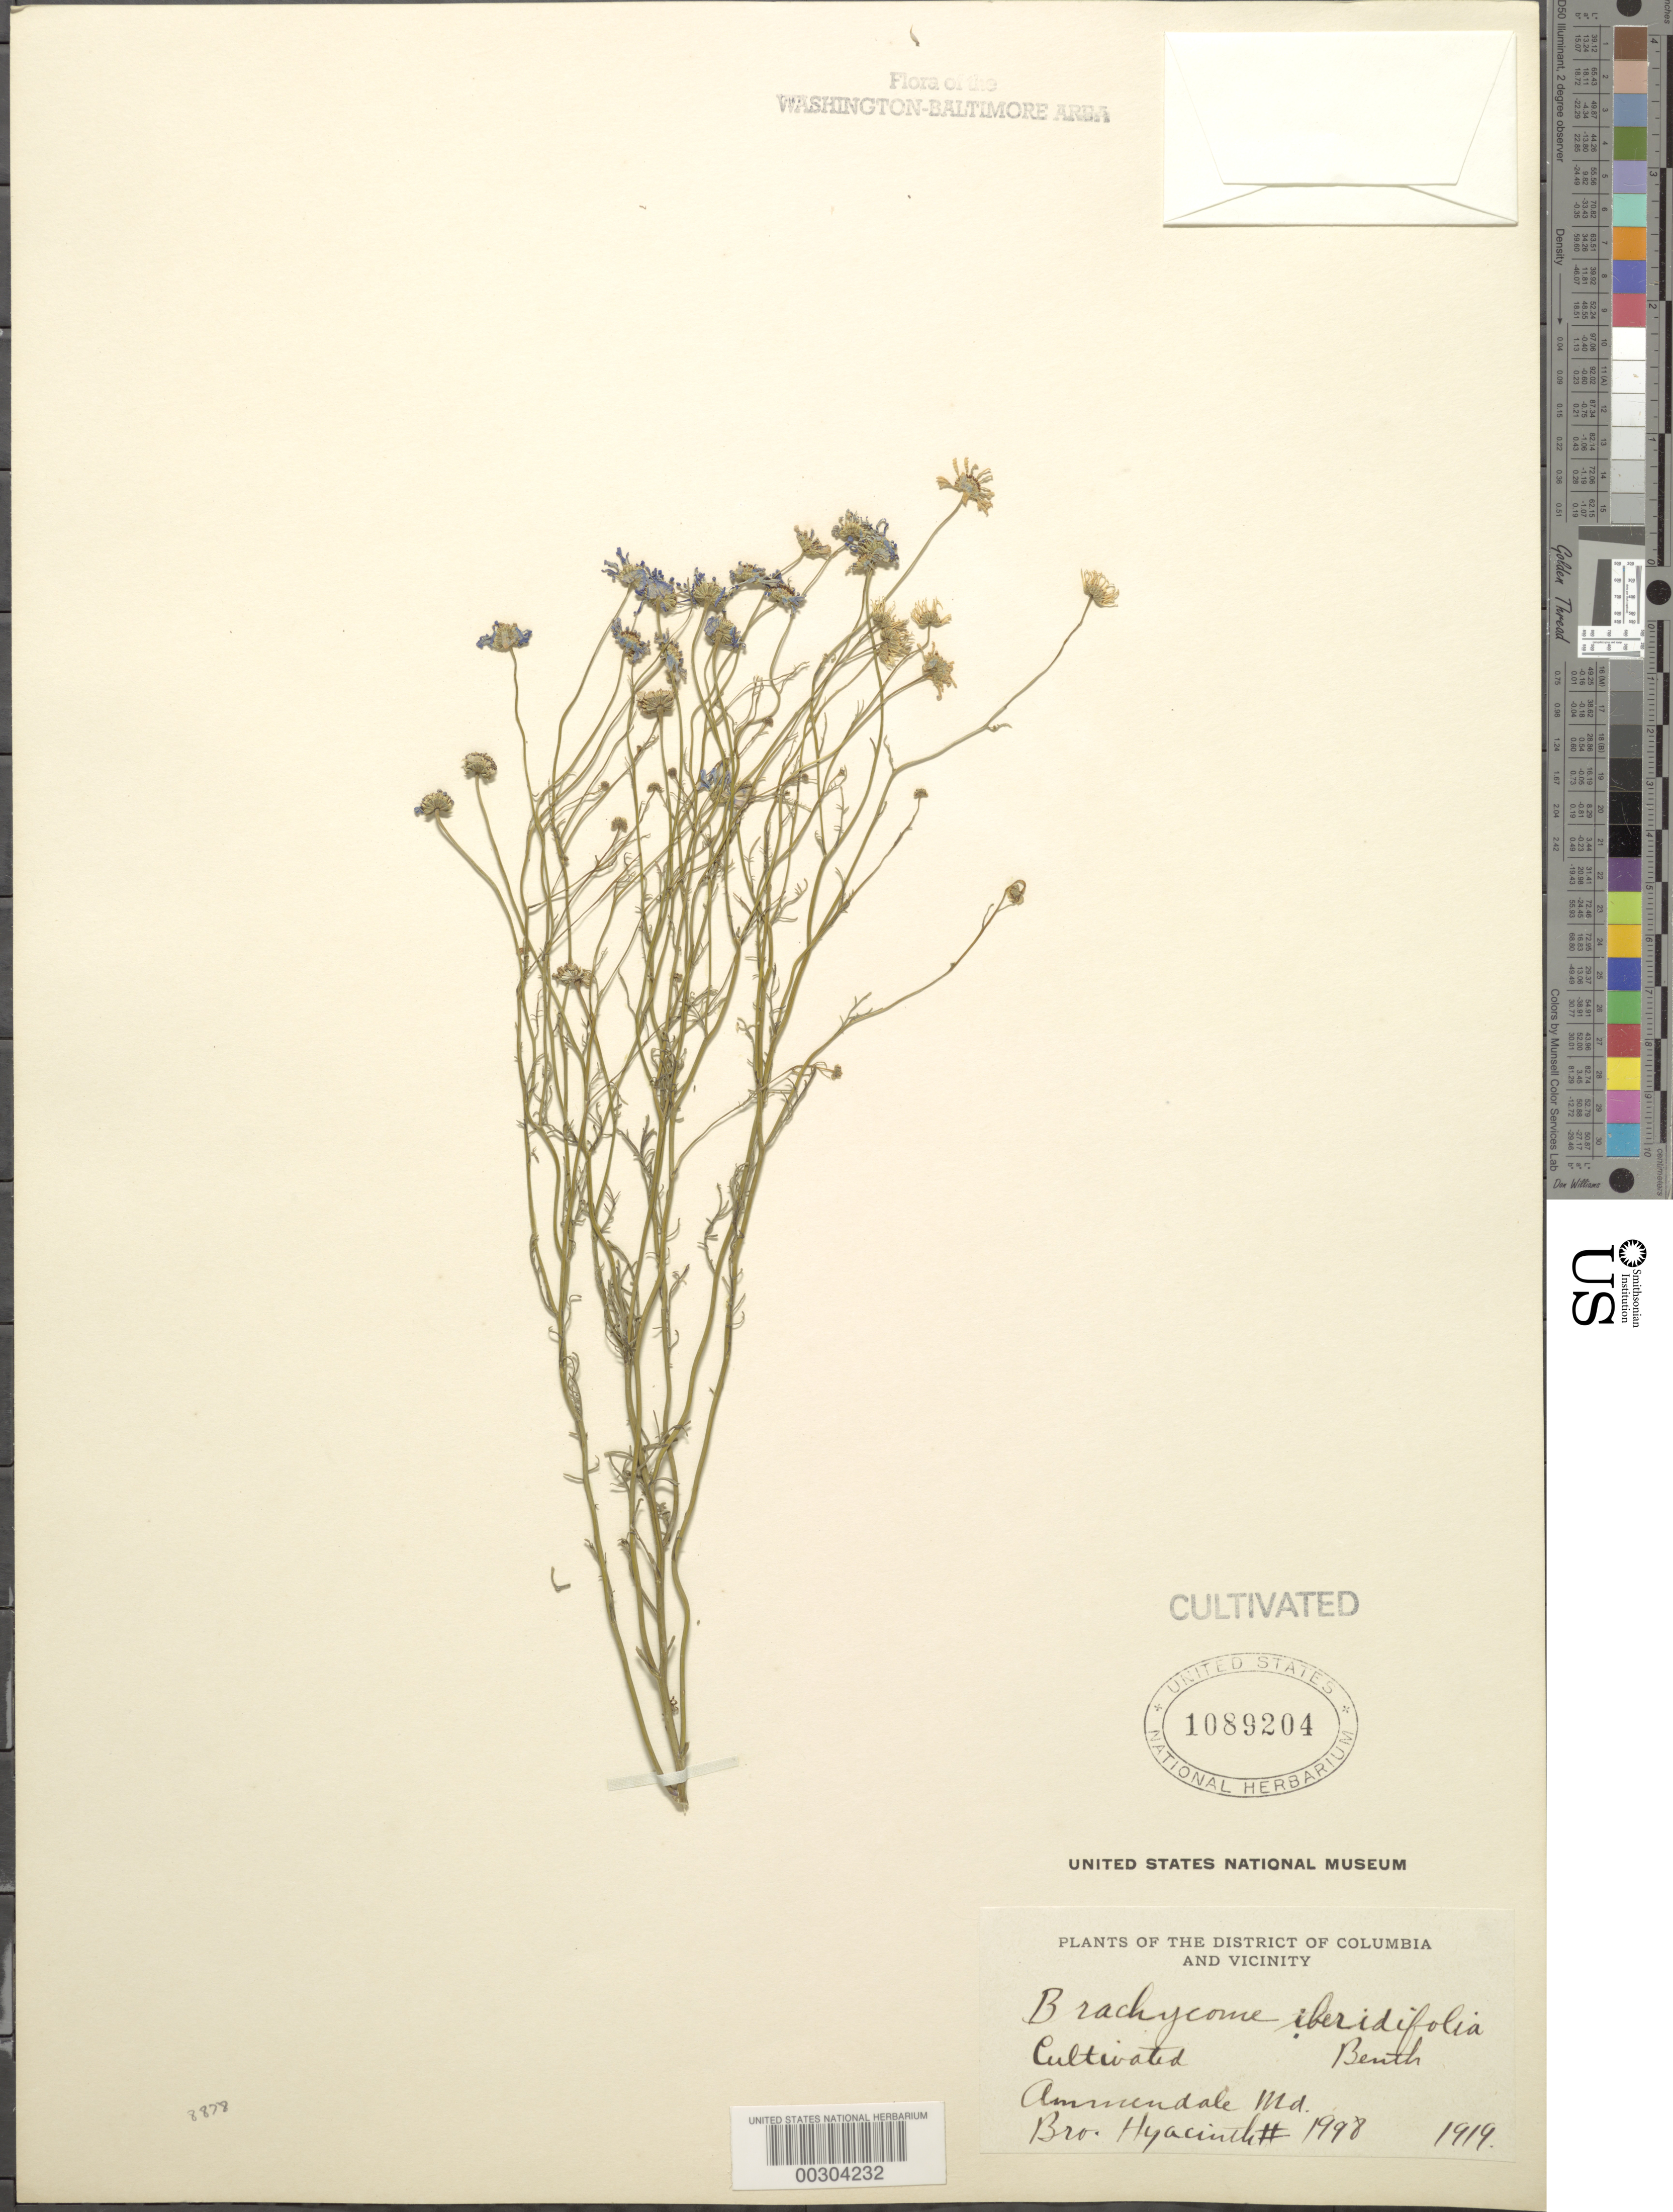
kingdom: Plantae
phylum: Tracheophyta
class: Magnoliopsida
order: Asterales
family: Asteraceae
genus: Brachyscome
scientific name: Brachyscome iberidifolia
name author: Benth.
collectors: F. Hyacinth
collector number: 1998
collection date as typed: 1919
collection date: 1919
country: United States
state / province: Maryland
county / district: Prince George's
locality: Ammendale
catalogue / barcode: US 1089204